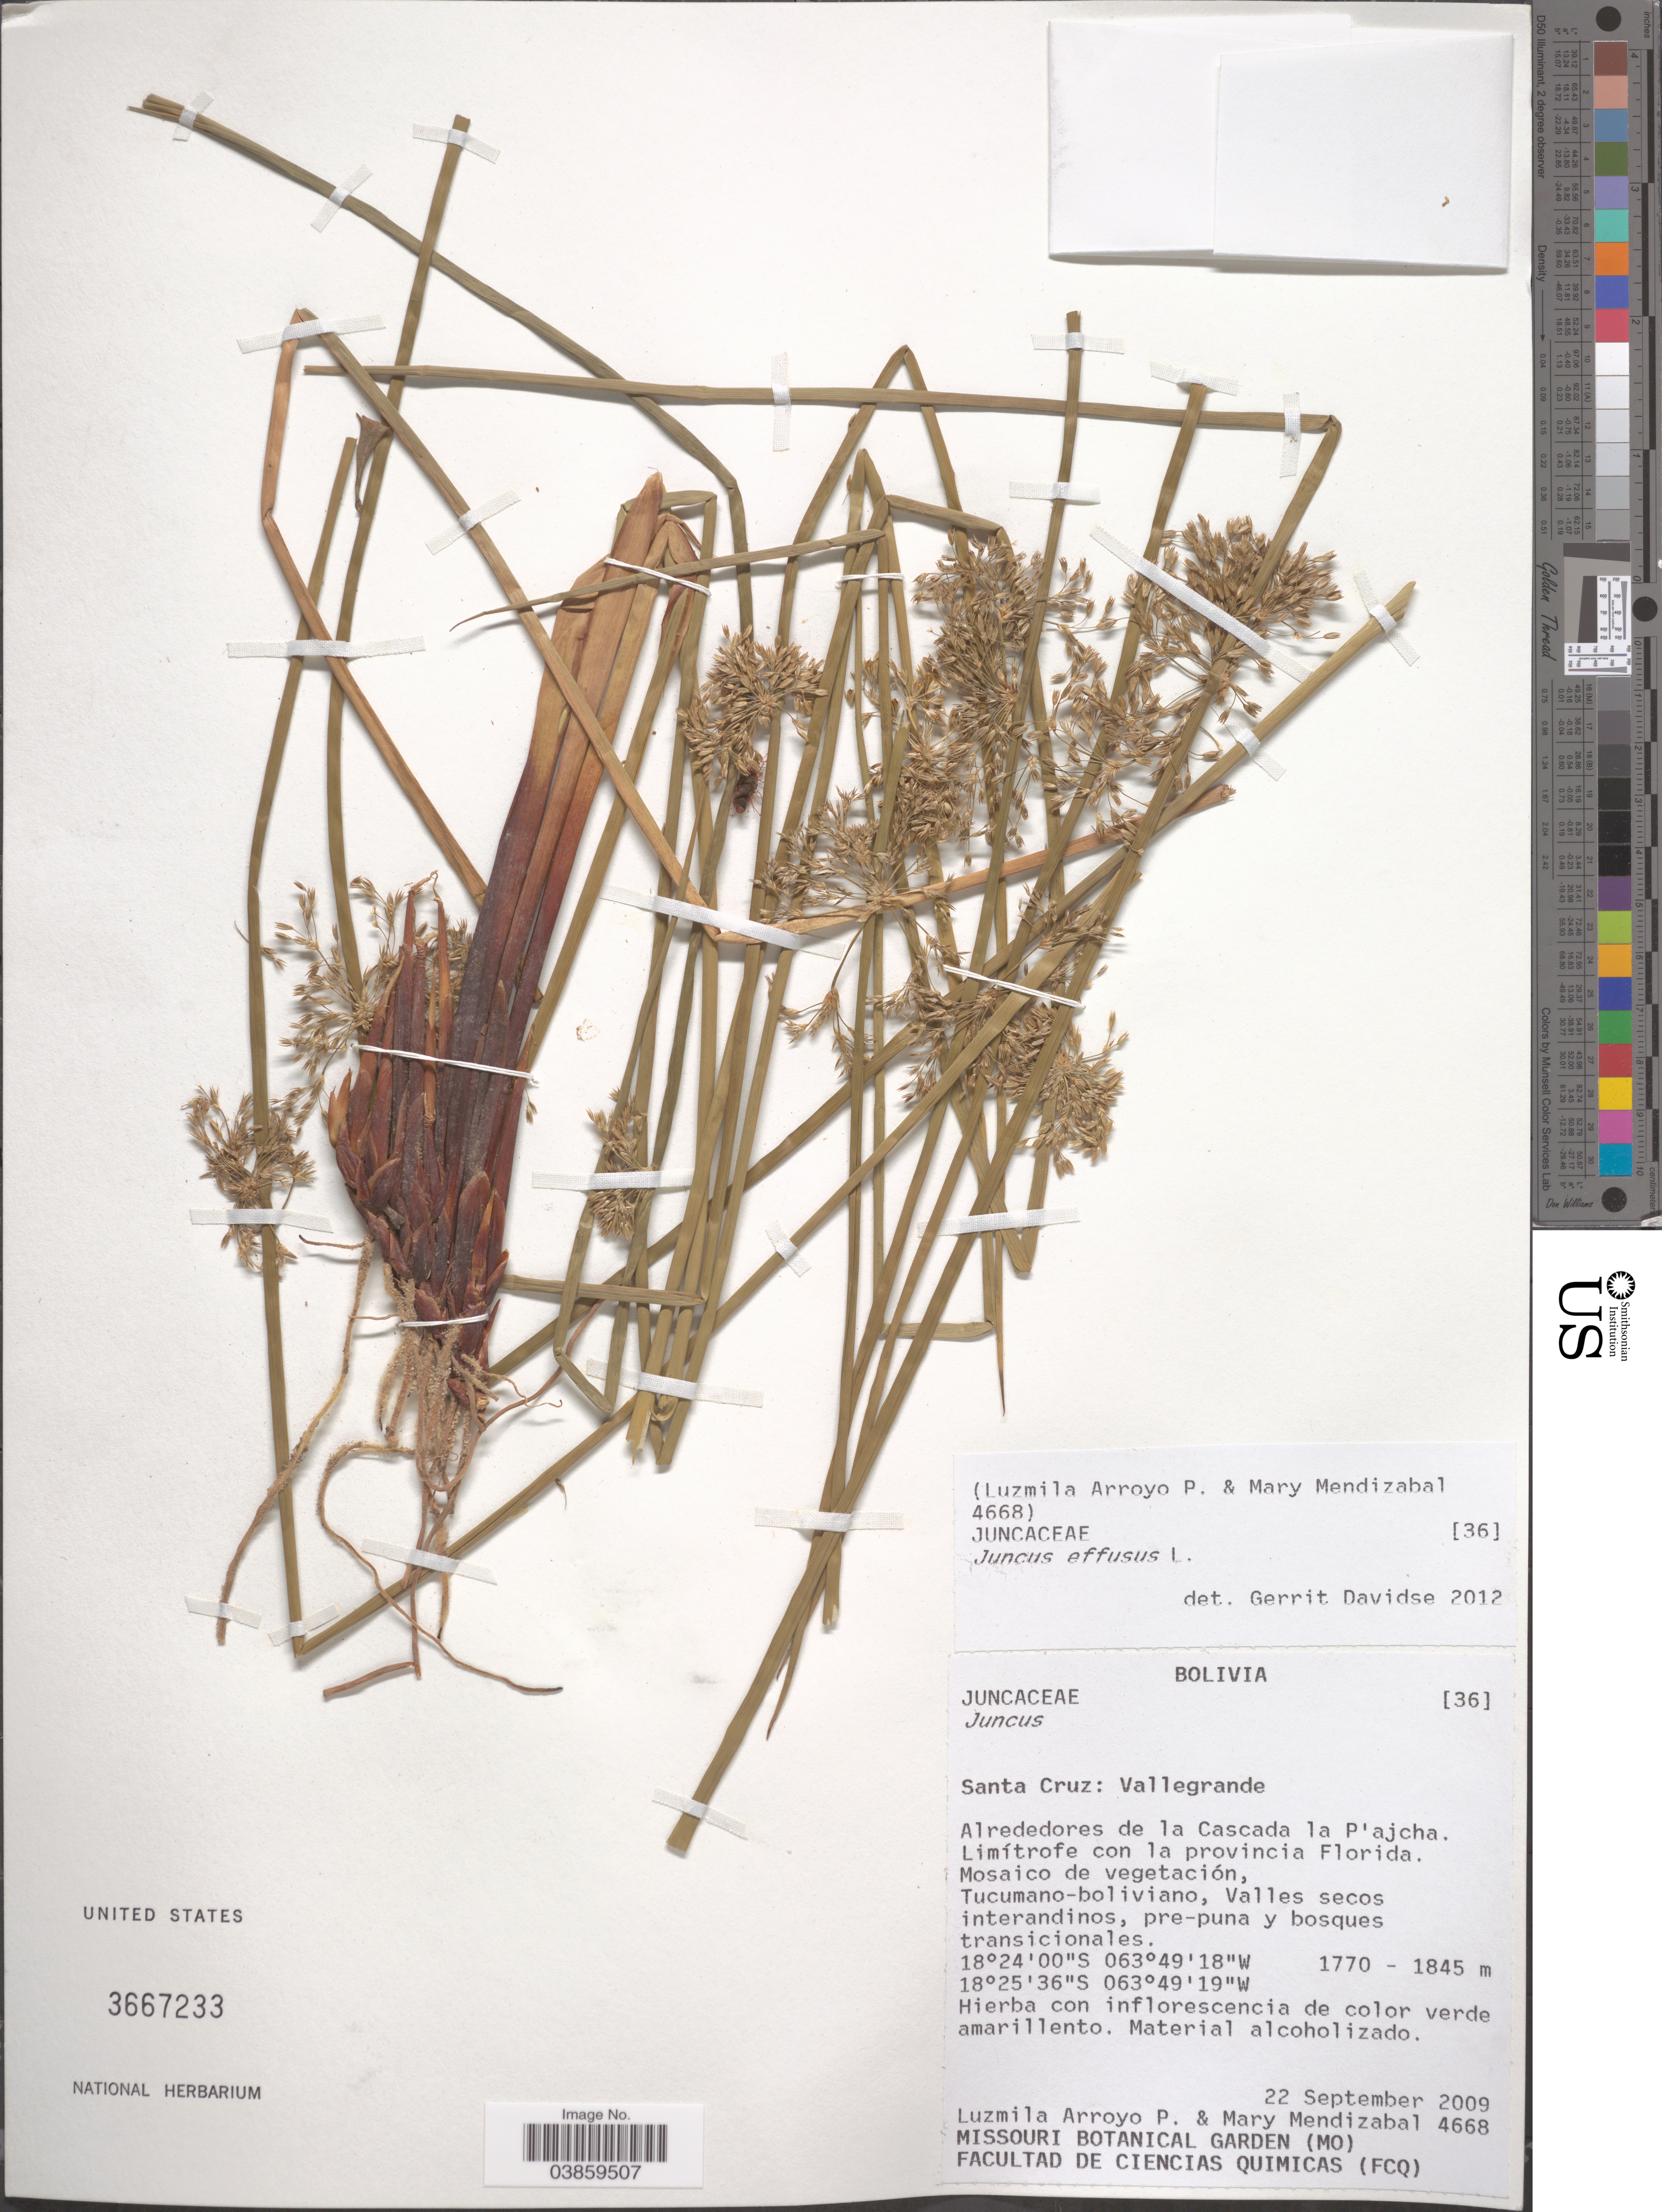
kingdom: Plantae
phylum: Tracheophyta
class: Liliopsida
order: Poales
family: Juncaceae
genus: Juncus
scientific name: Juncus effusus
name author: L.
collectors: L. Arroyo P. & M. Mendizabal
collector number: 4668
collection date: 2009-09-22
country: Bolivia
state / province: Santa Cruz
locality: Vallegrande. Alrededores de la Cascada la P'ajcha. Limítrofe con la provincia Florida. Tucumano-boliviano, Valles secos interandinos.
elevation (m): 1770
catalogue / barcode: US 3667233